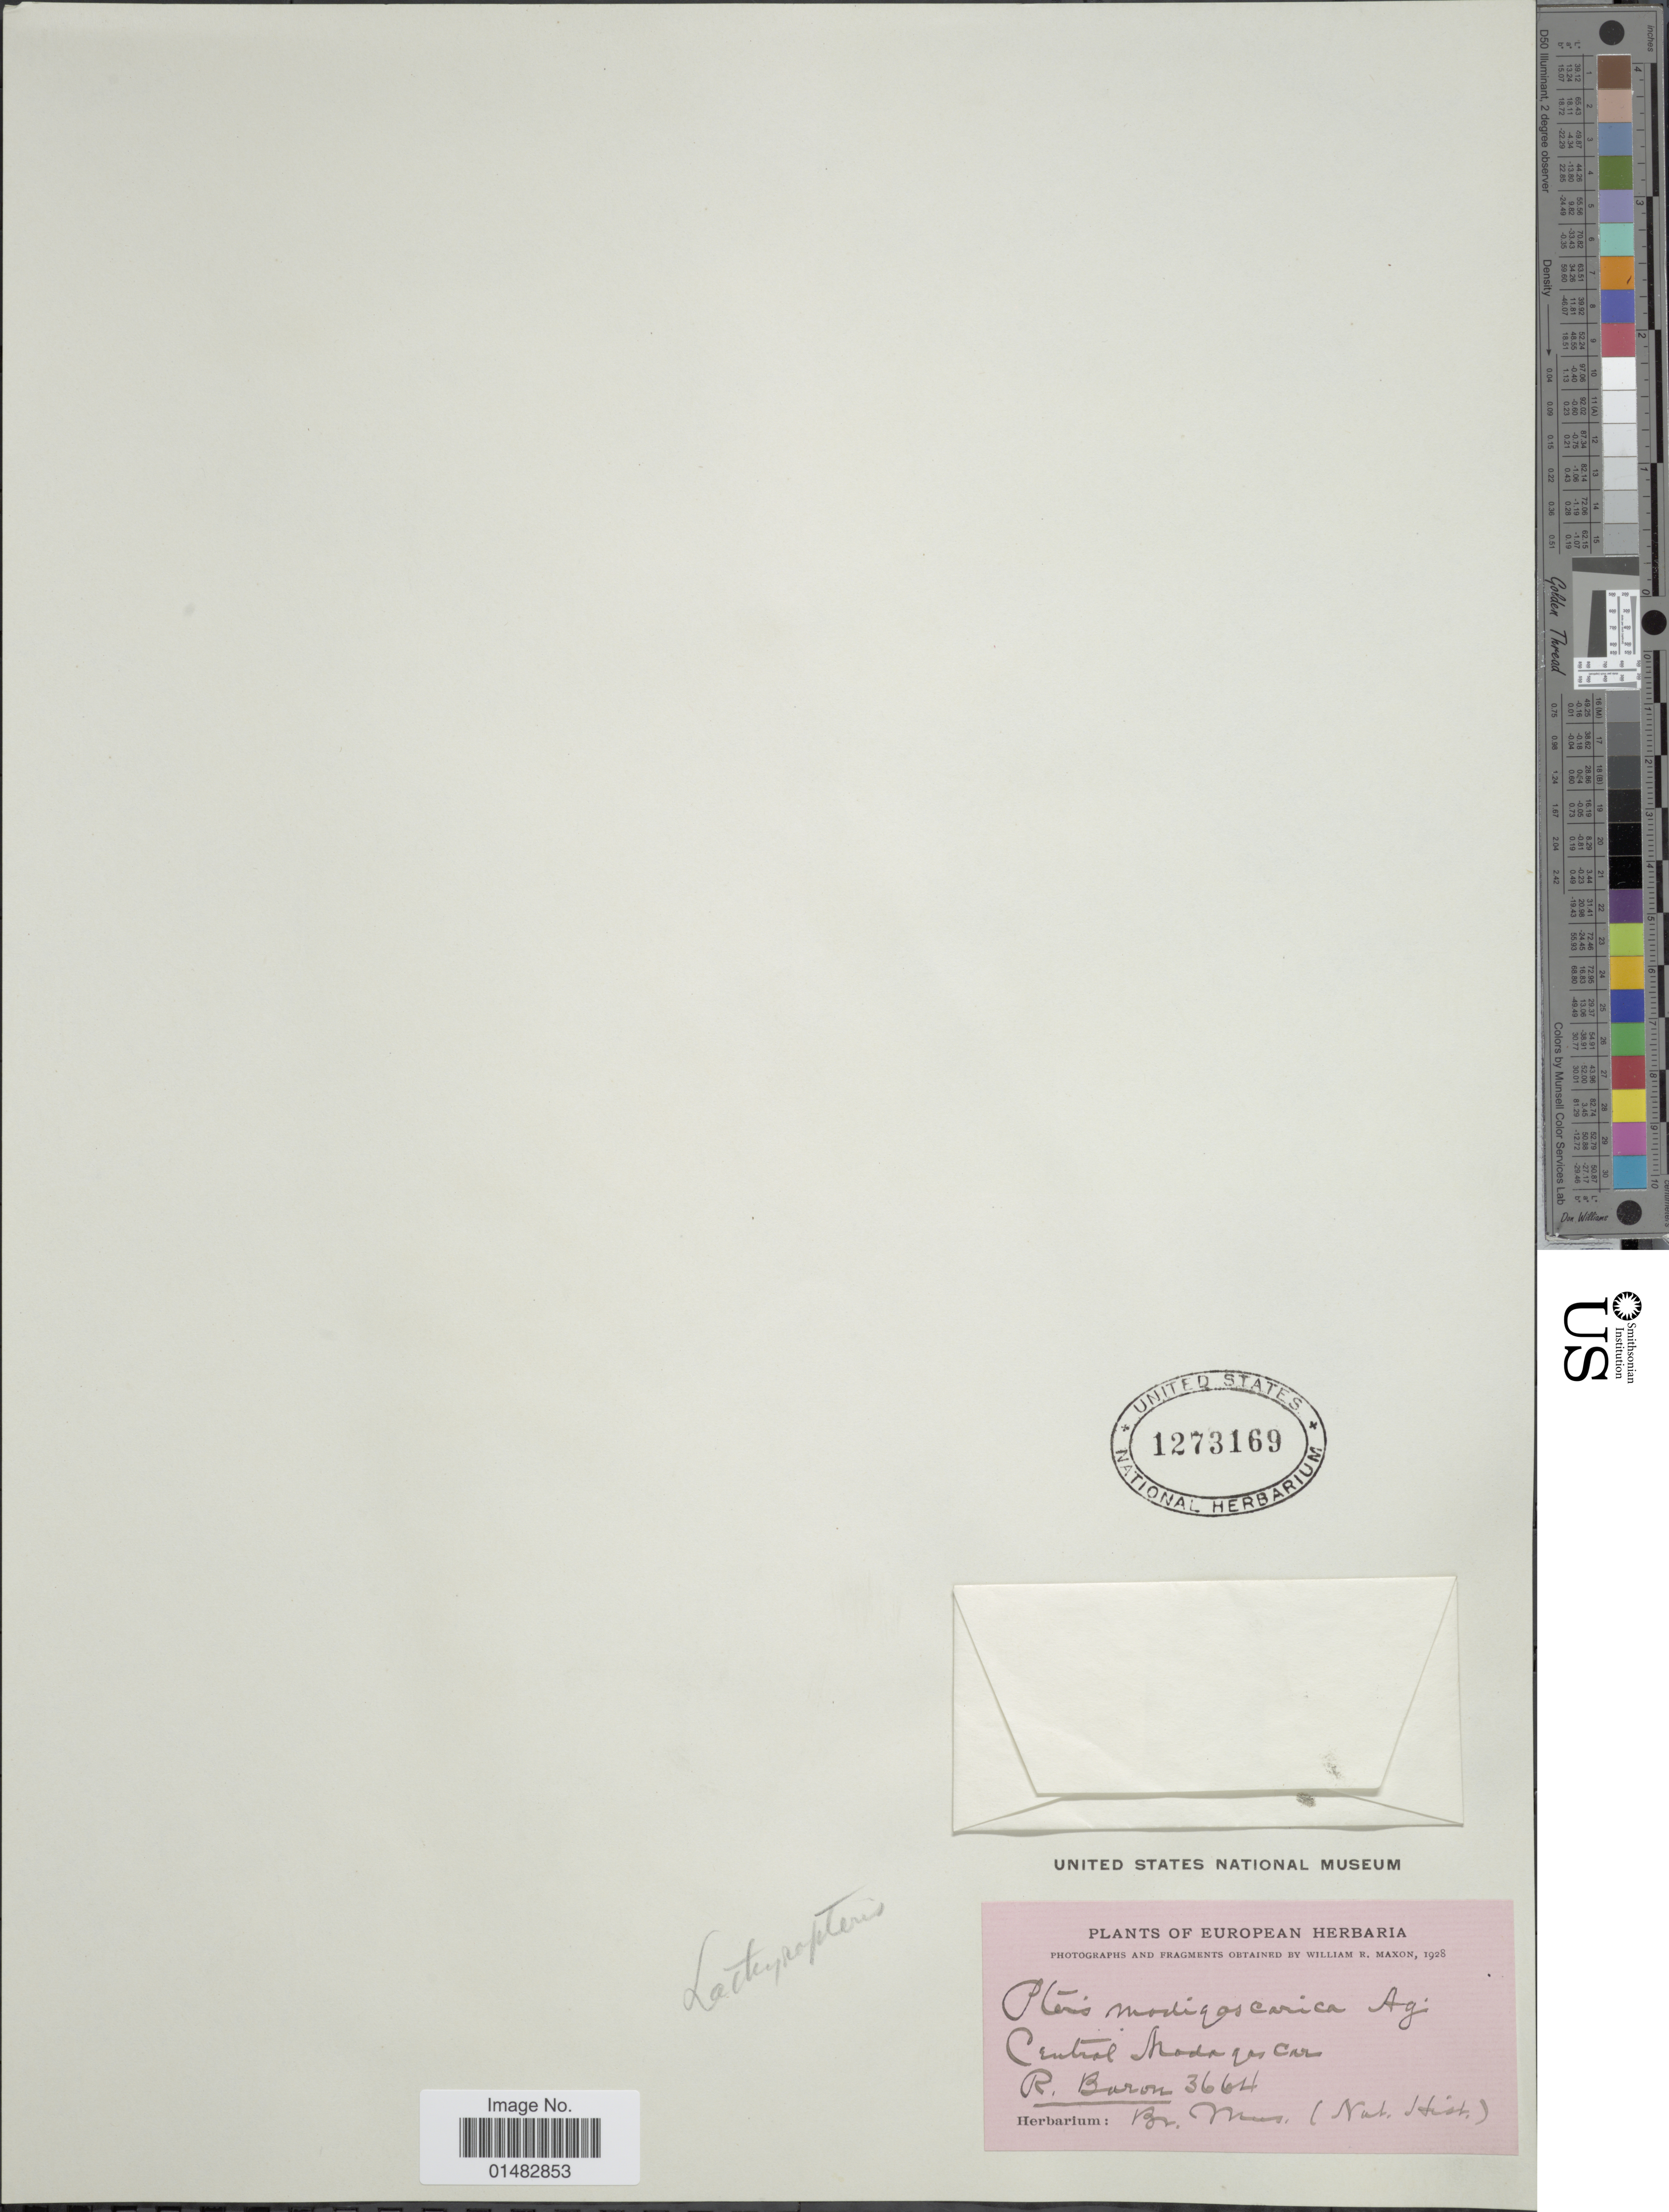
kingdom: Plantae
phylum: Tracheophyta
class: Polypodiopsida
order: Polypodiales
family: Pteridaceae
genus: Pteris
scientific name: Pteris madagascarica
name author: J. Agardh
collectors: R. Baron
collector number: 3664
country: Madagascar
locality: Central Madagascar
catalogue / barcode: US 1273169